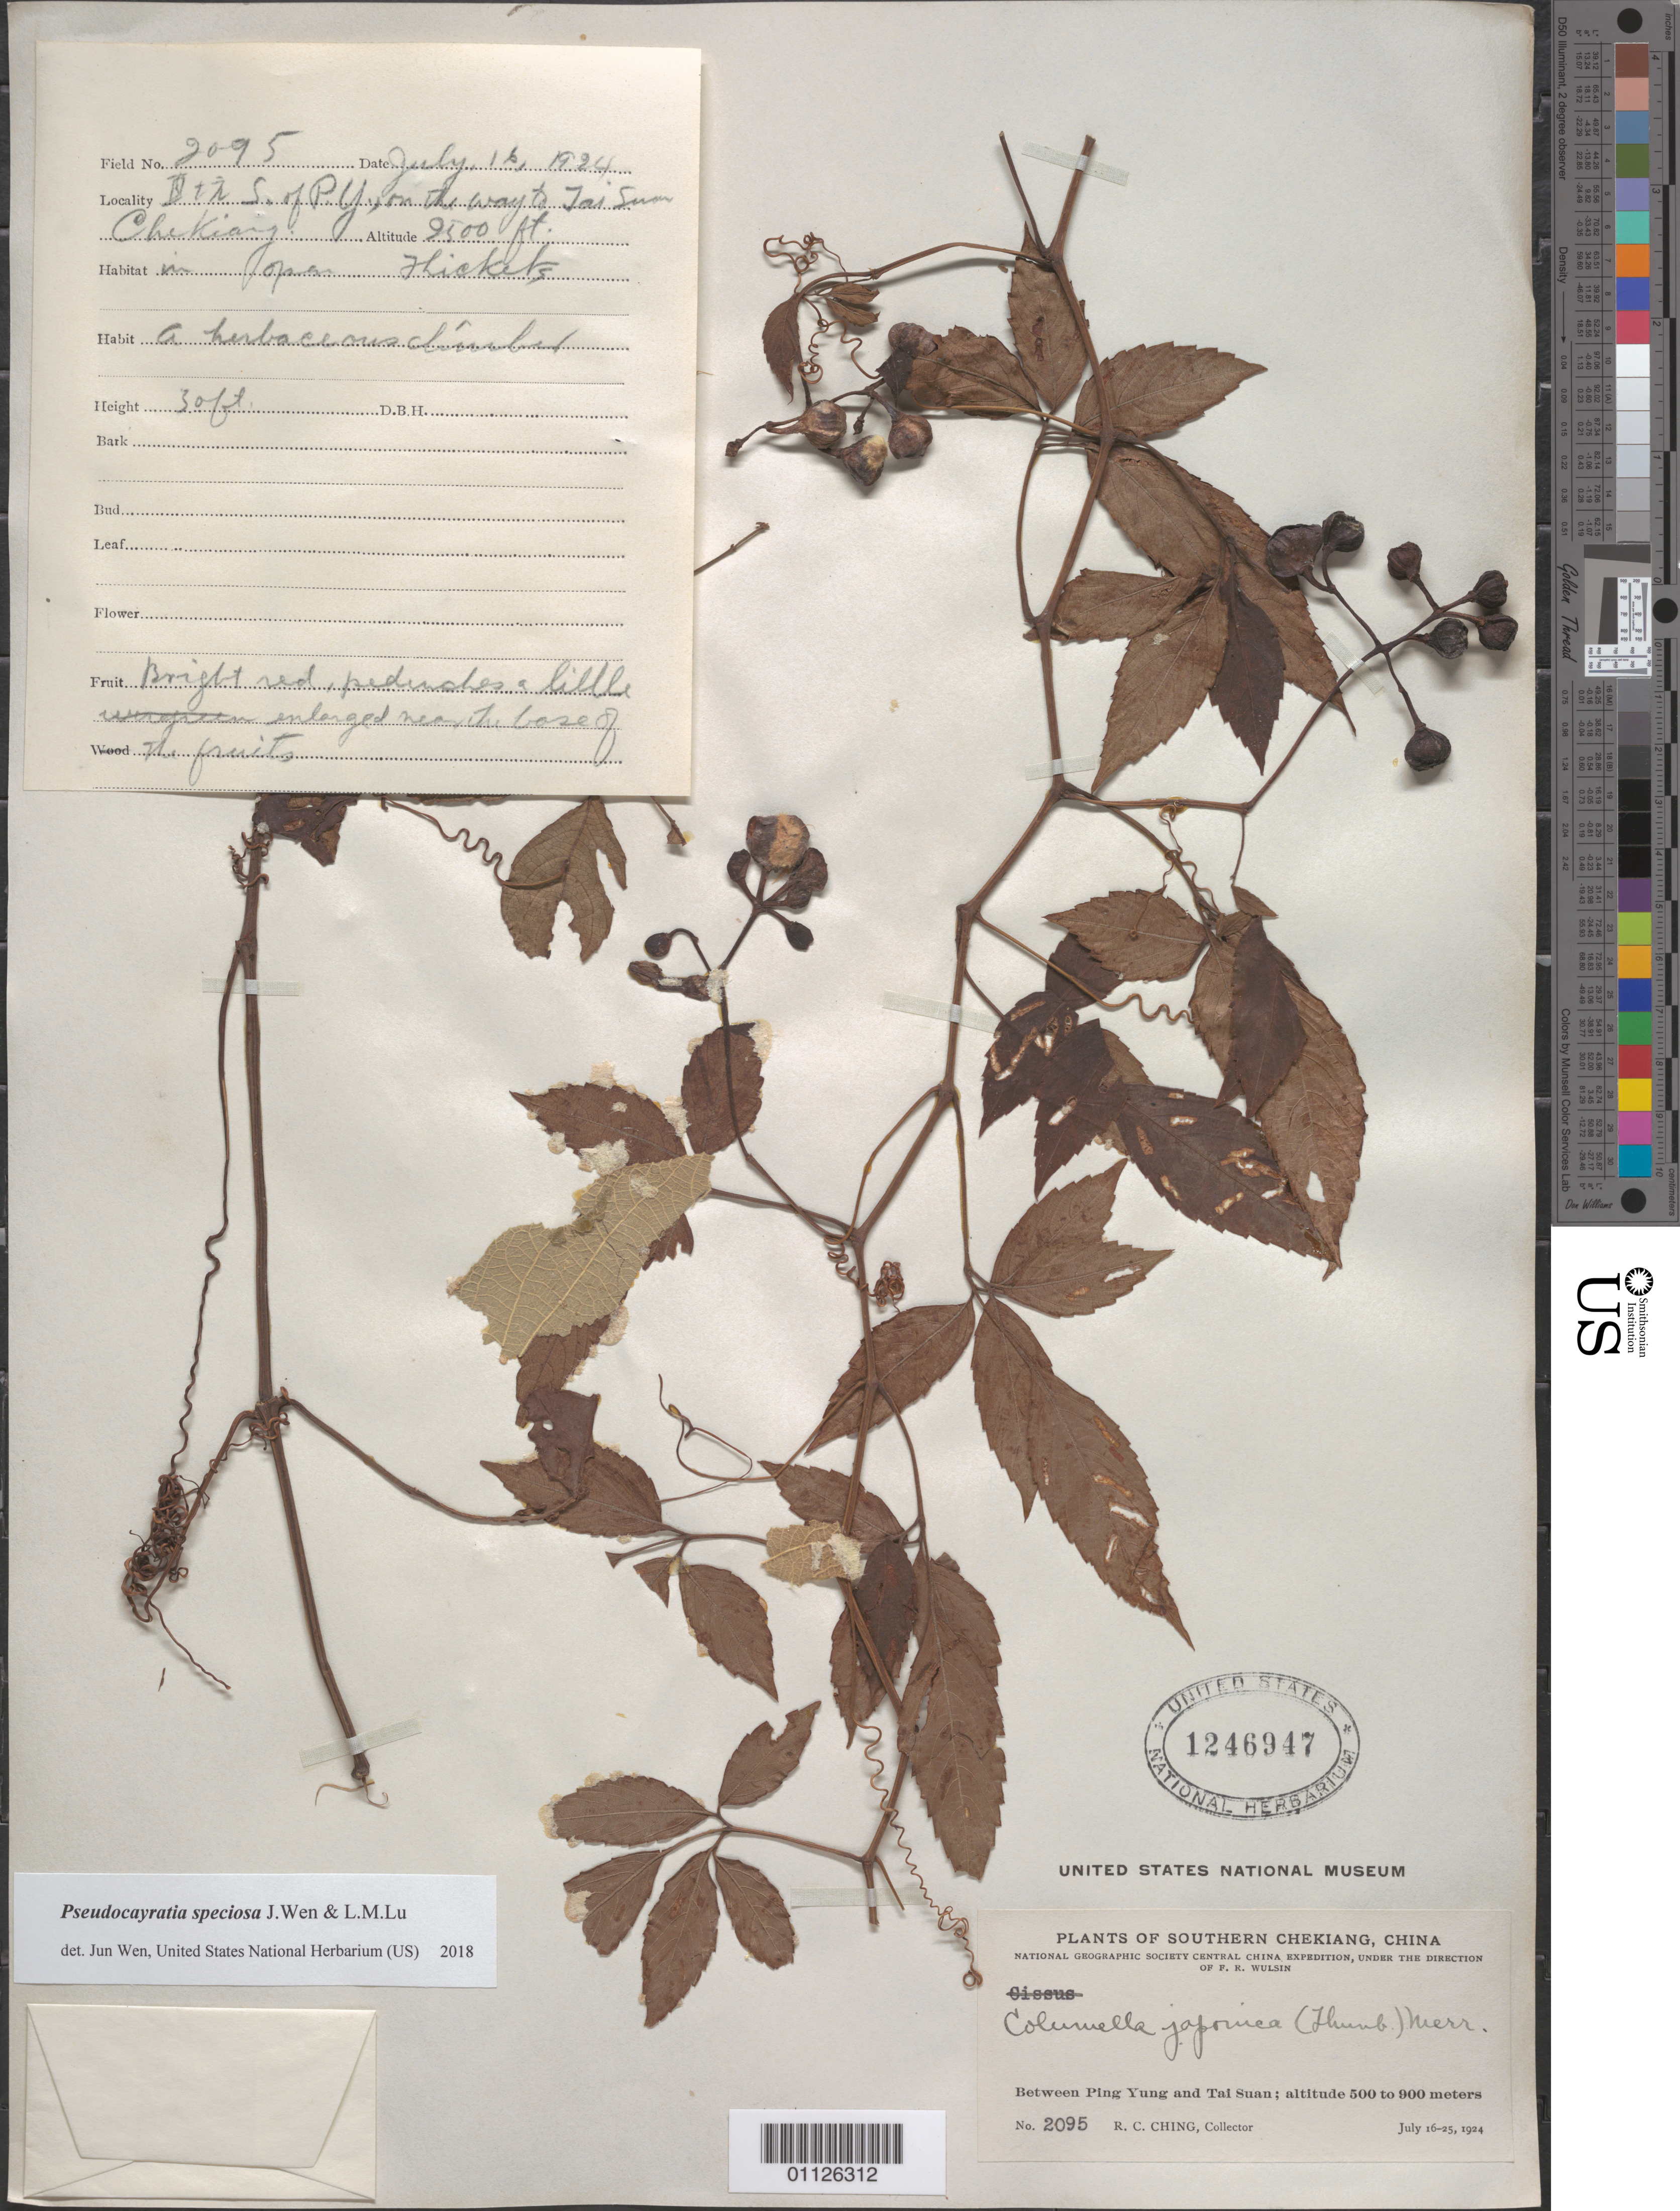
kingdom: Plantae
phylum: Tracheophyta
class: Magnoliopsida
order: Vitales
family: Vitaceae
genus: Cayratia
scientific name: Cayratia japonica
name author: (Thunb.) Gagnep.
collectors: R. C. Ching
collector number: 2095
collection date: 1924-07-16/1924-07-25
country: China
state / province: Zhejiang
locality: Between Ping Yung and Tai Suan.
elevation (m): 500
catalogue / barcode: US 1246947